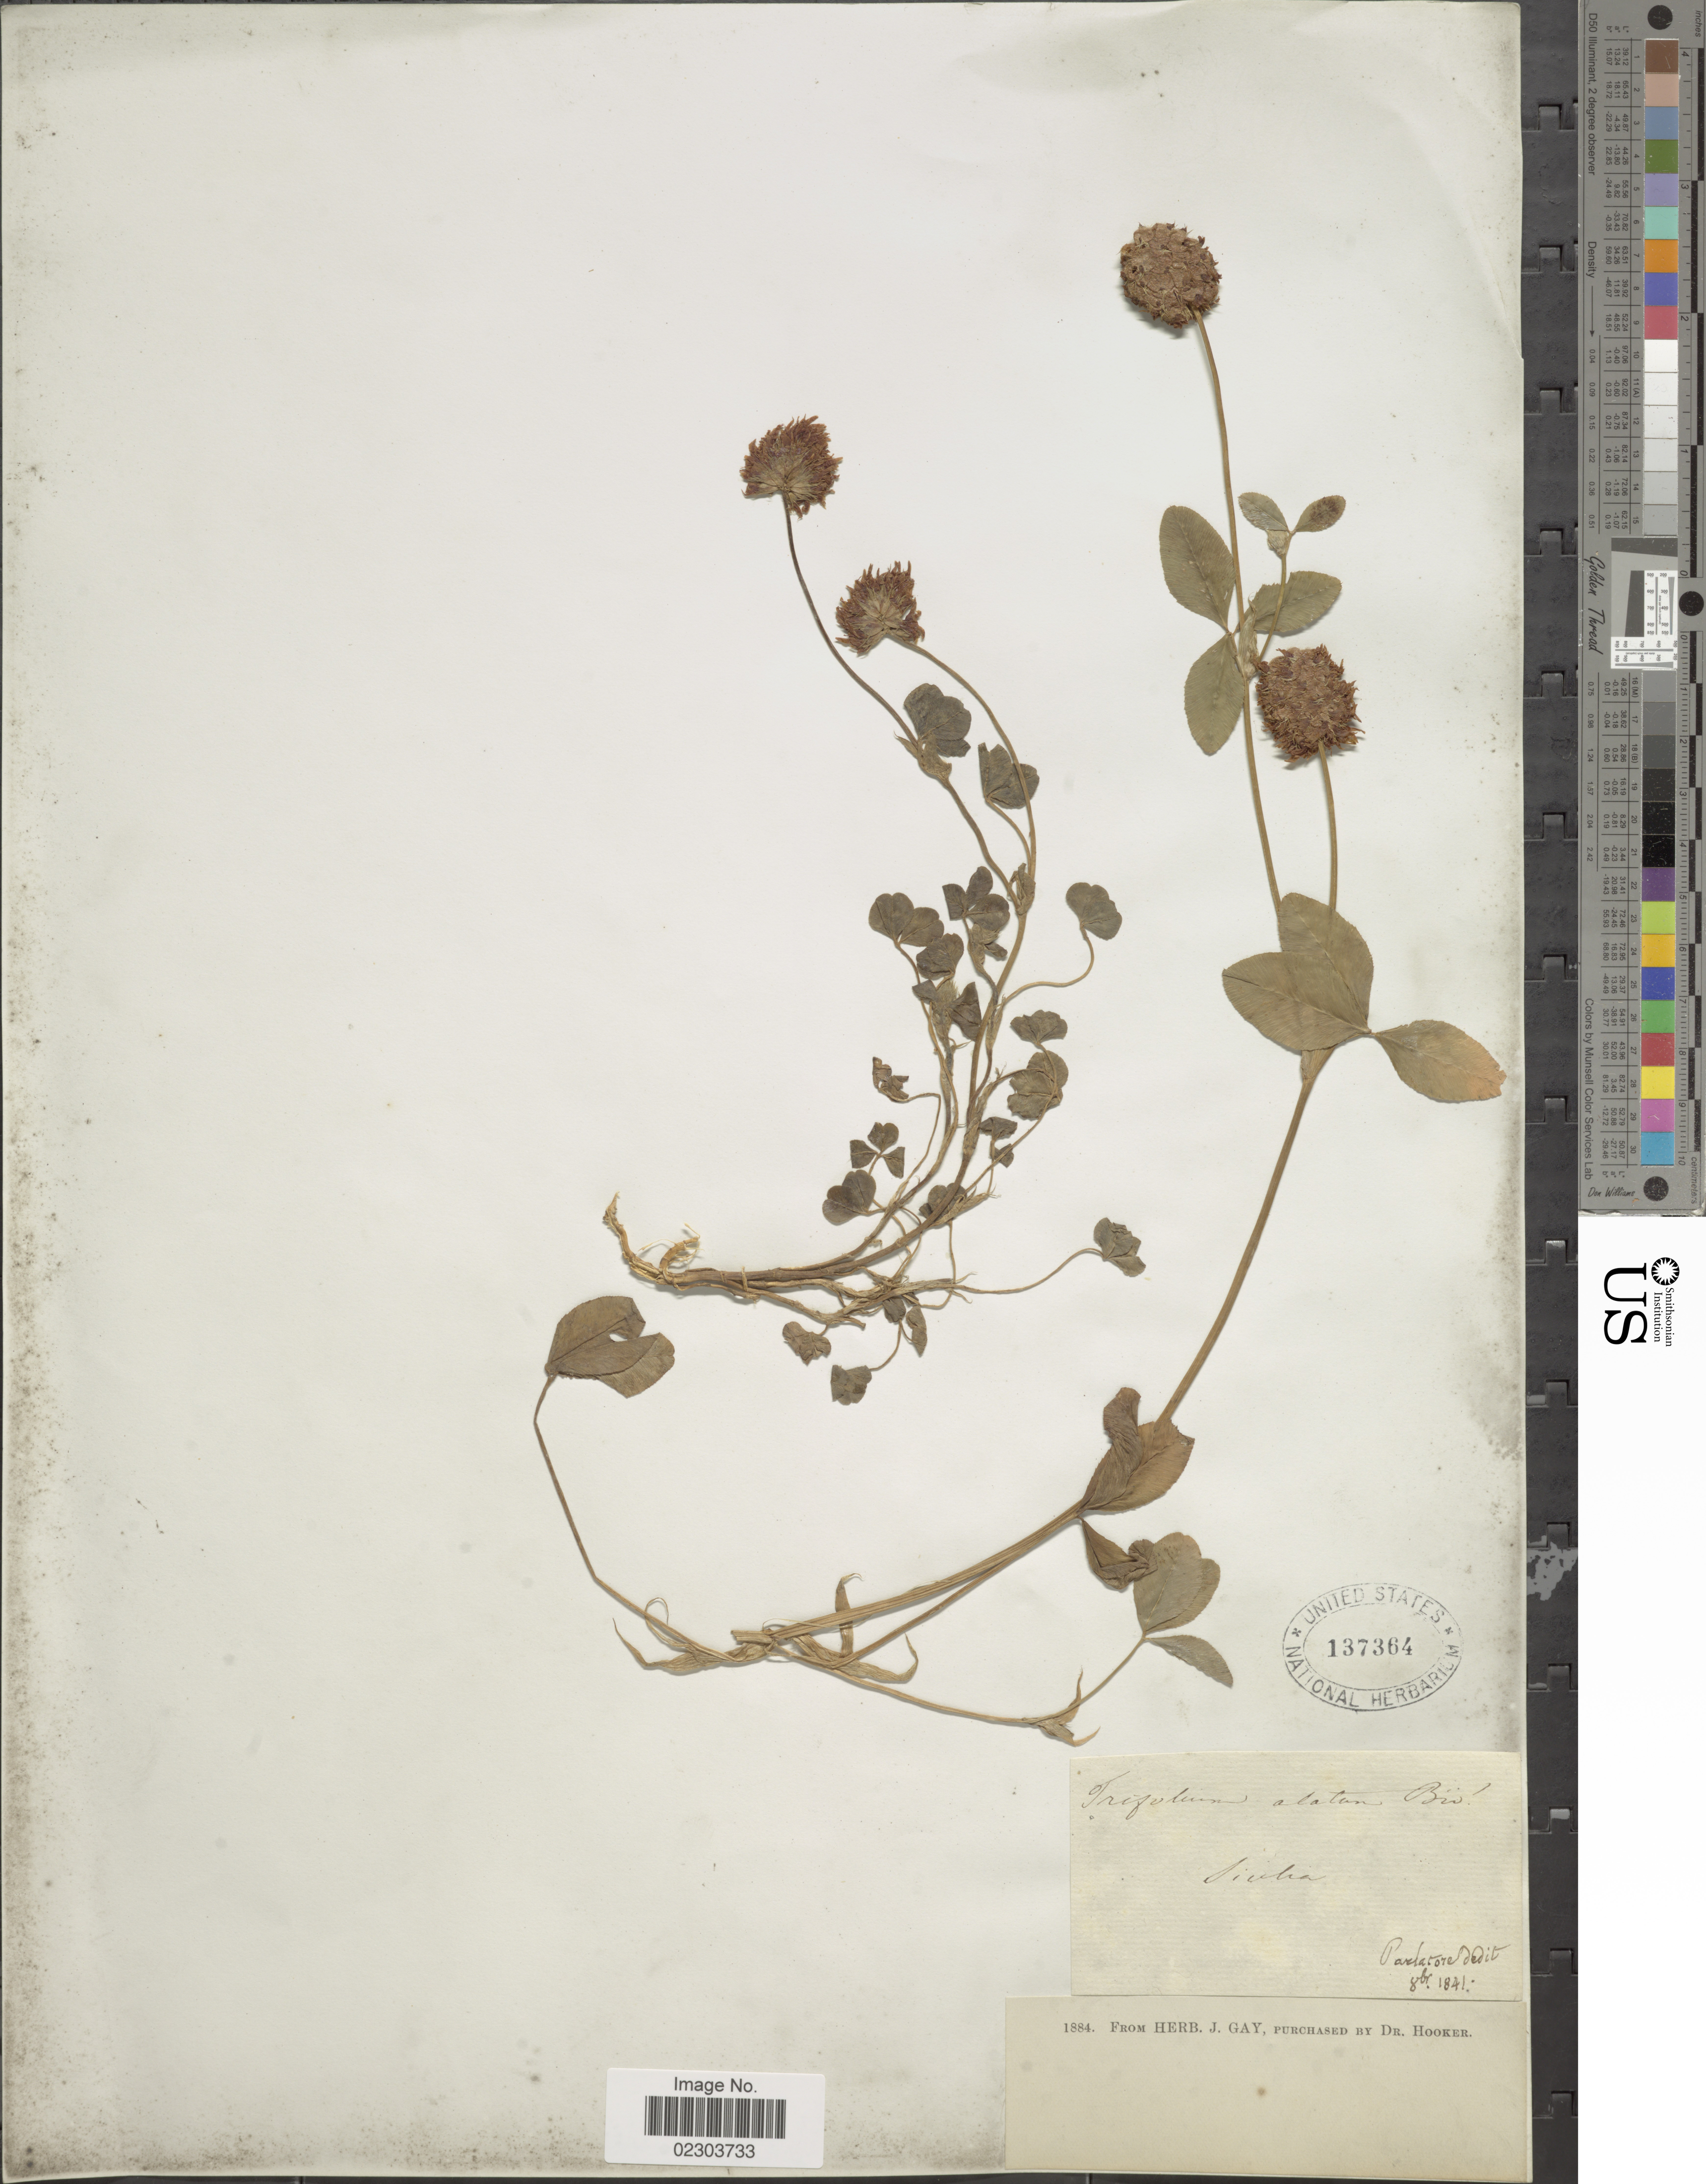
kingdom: Plantae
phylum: Tracheophyta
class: Magnoliopsida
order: Fabales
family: Fabaceae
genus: Trifolium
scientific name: Trifolium alatum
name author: Biv.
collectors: Parlatore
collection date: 1841-10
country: Italy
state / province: Siciliana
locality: Sicilia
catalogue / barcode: US 137364